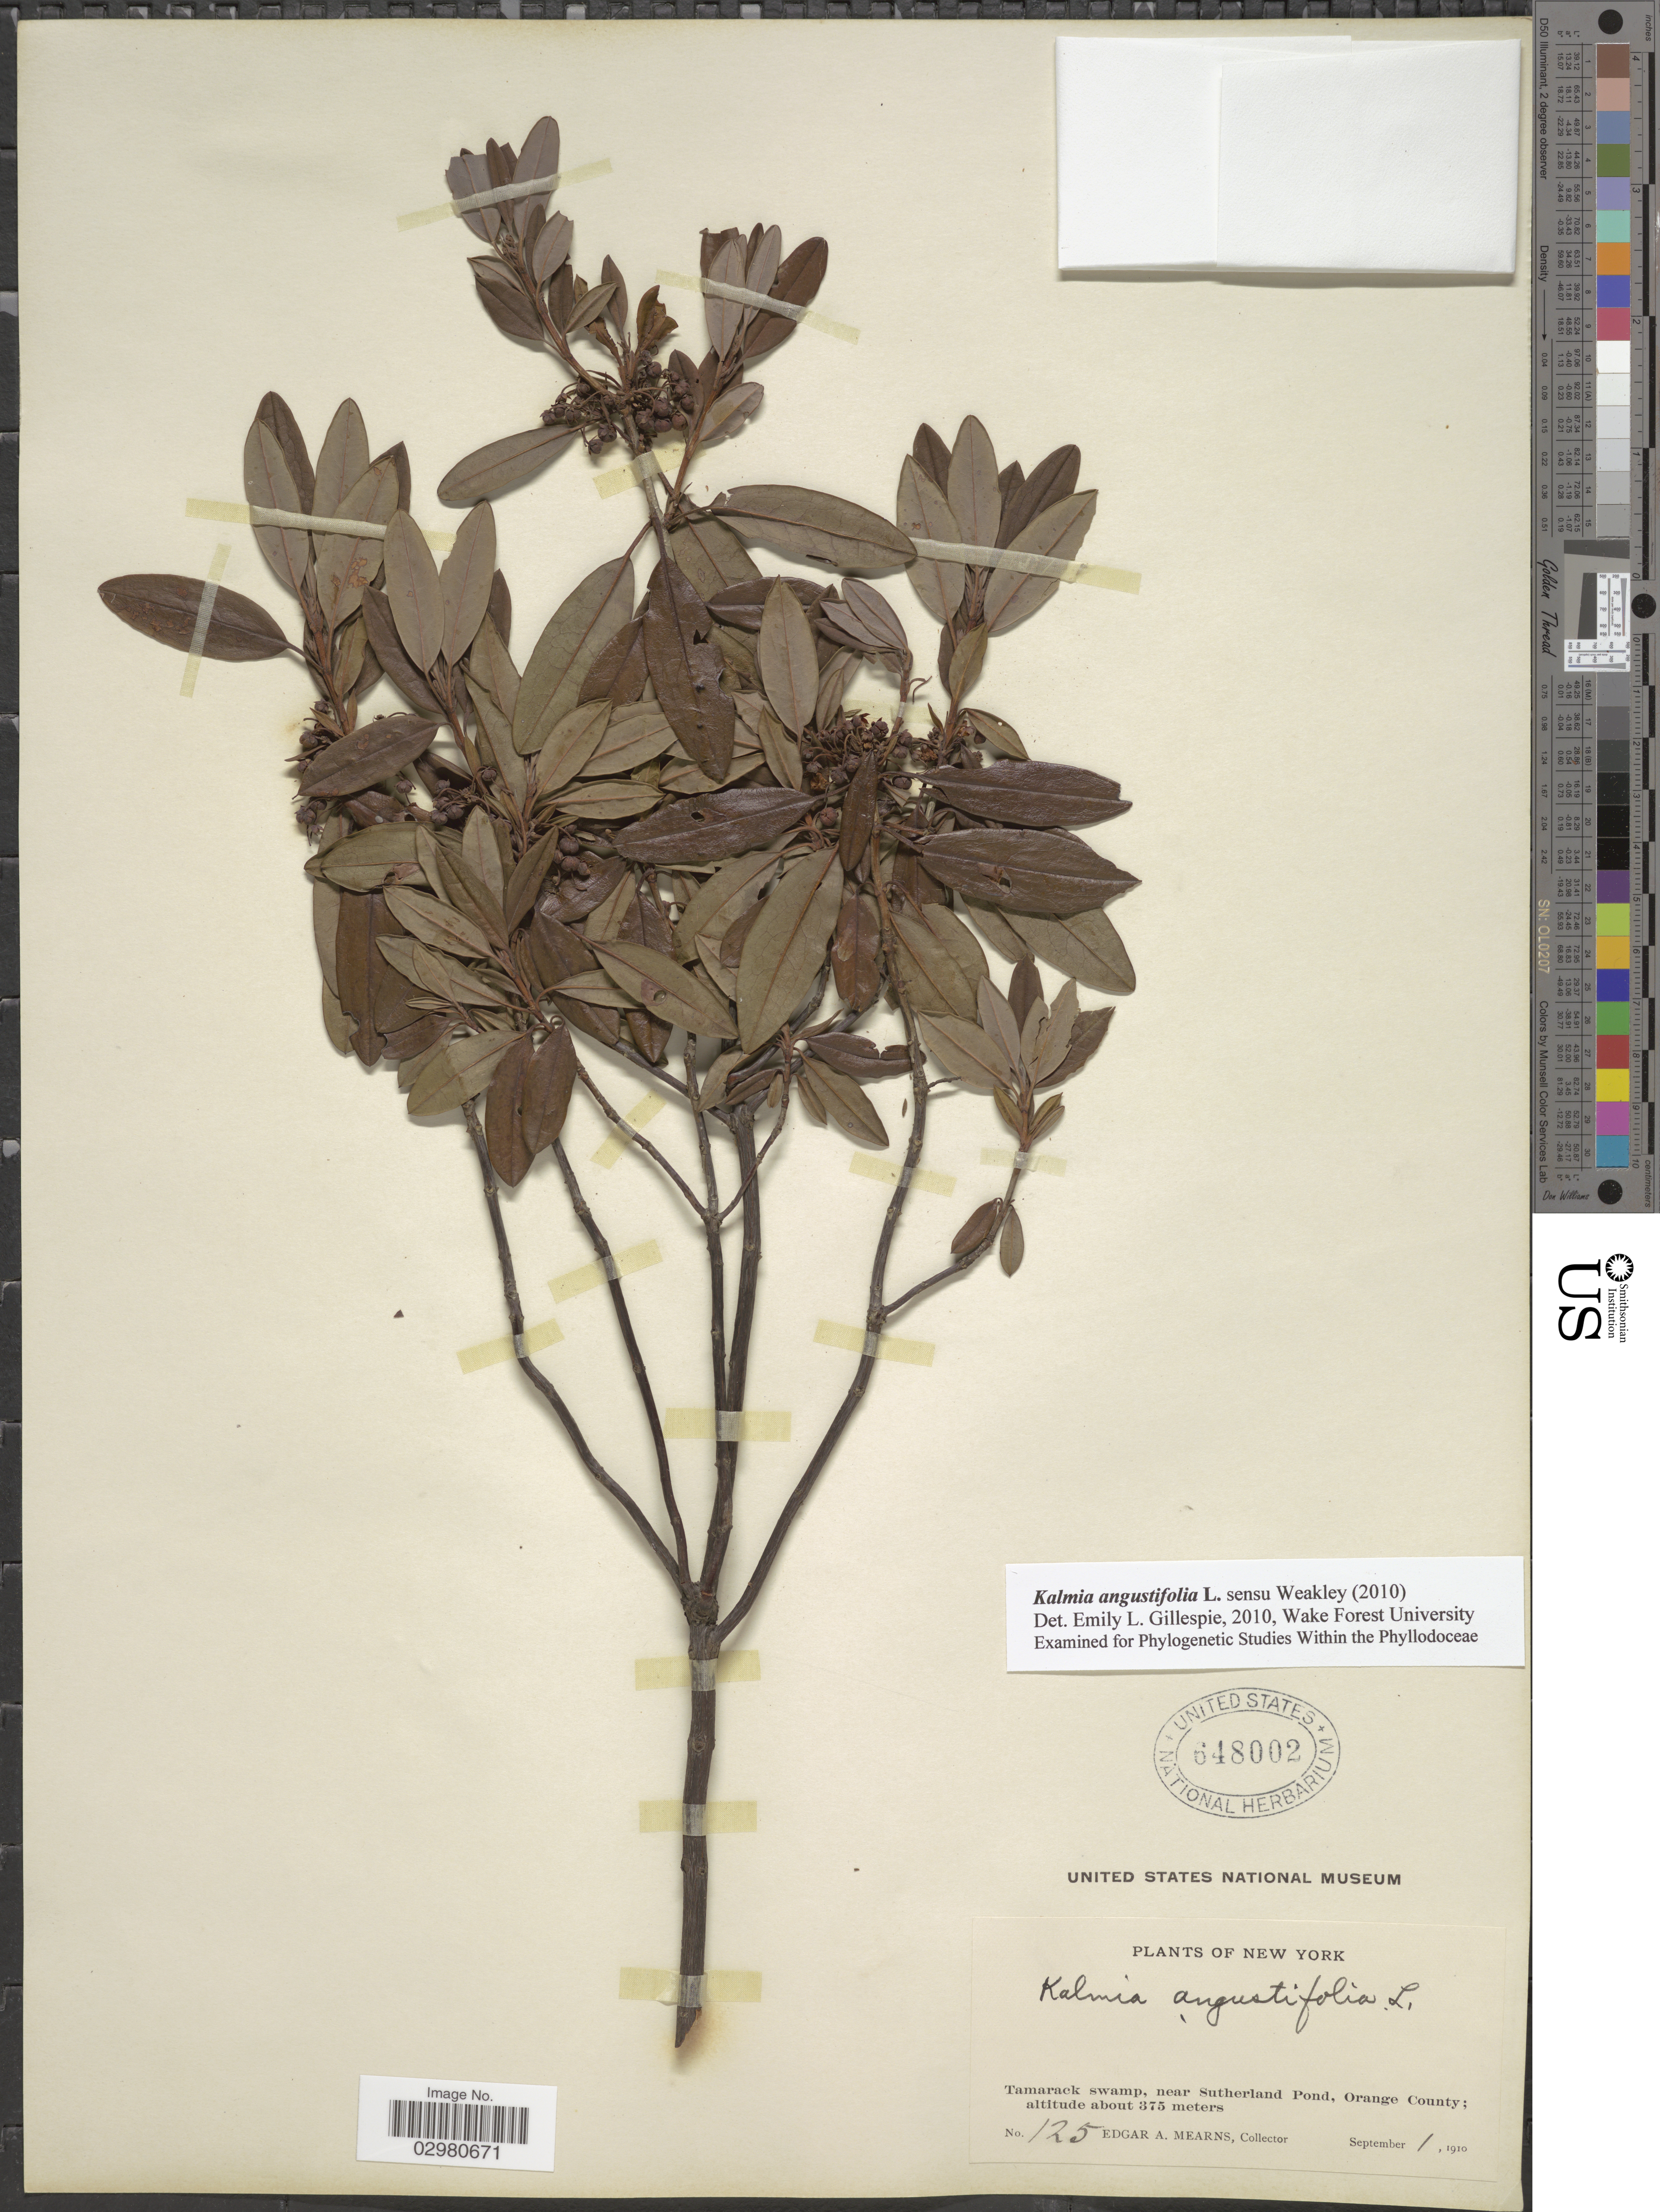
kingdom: Plantae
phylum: Tracheophyta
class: Magnoliopsida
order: Ericales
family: Ericaceae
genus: Kalmia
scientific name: Kalmia angustifolia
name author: L.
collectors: E. A. Mearns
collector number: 125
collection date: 1910-09-01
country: United States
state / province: New York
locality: Tamarack swamp, near Sutherland Pond, Orange County.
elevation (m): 375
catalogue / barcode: US 648002